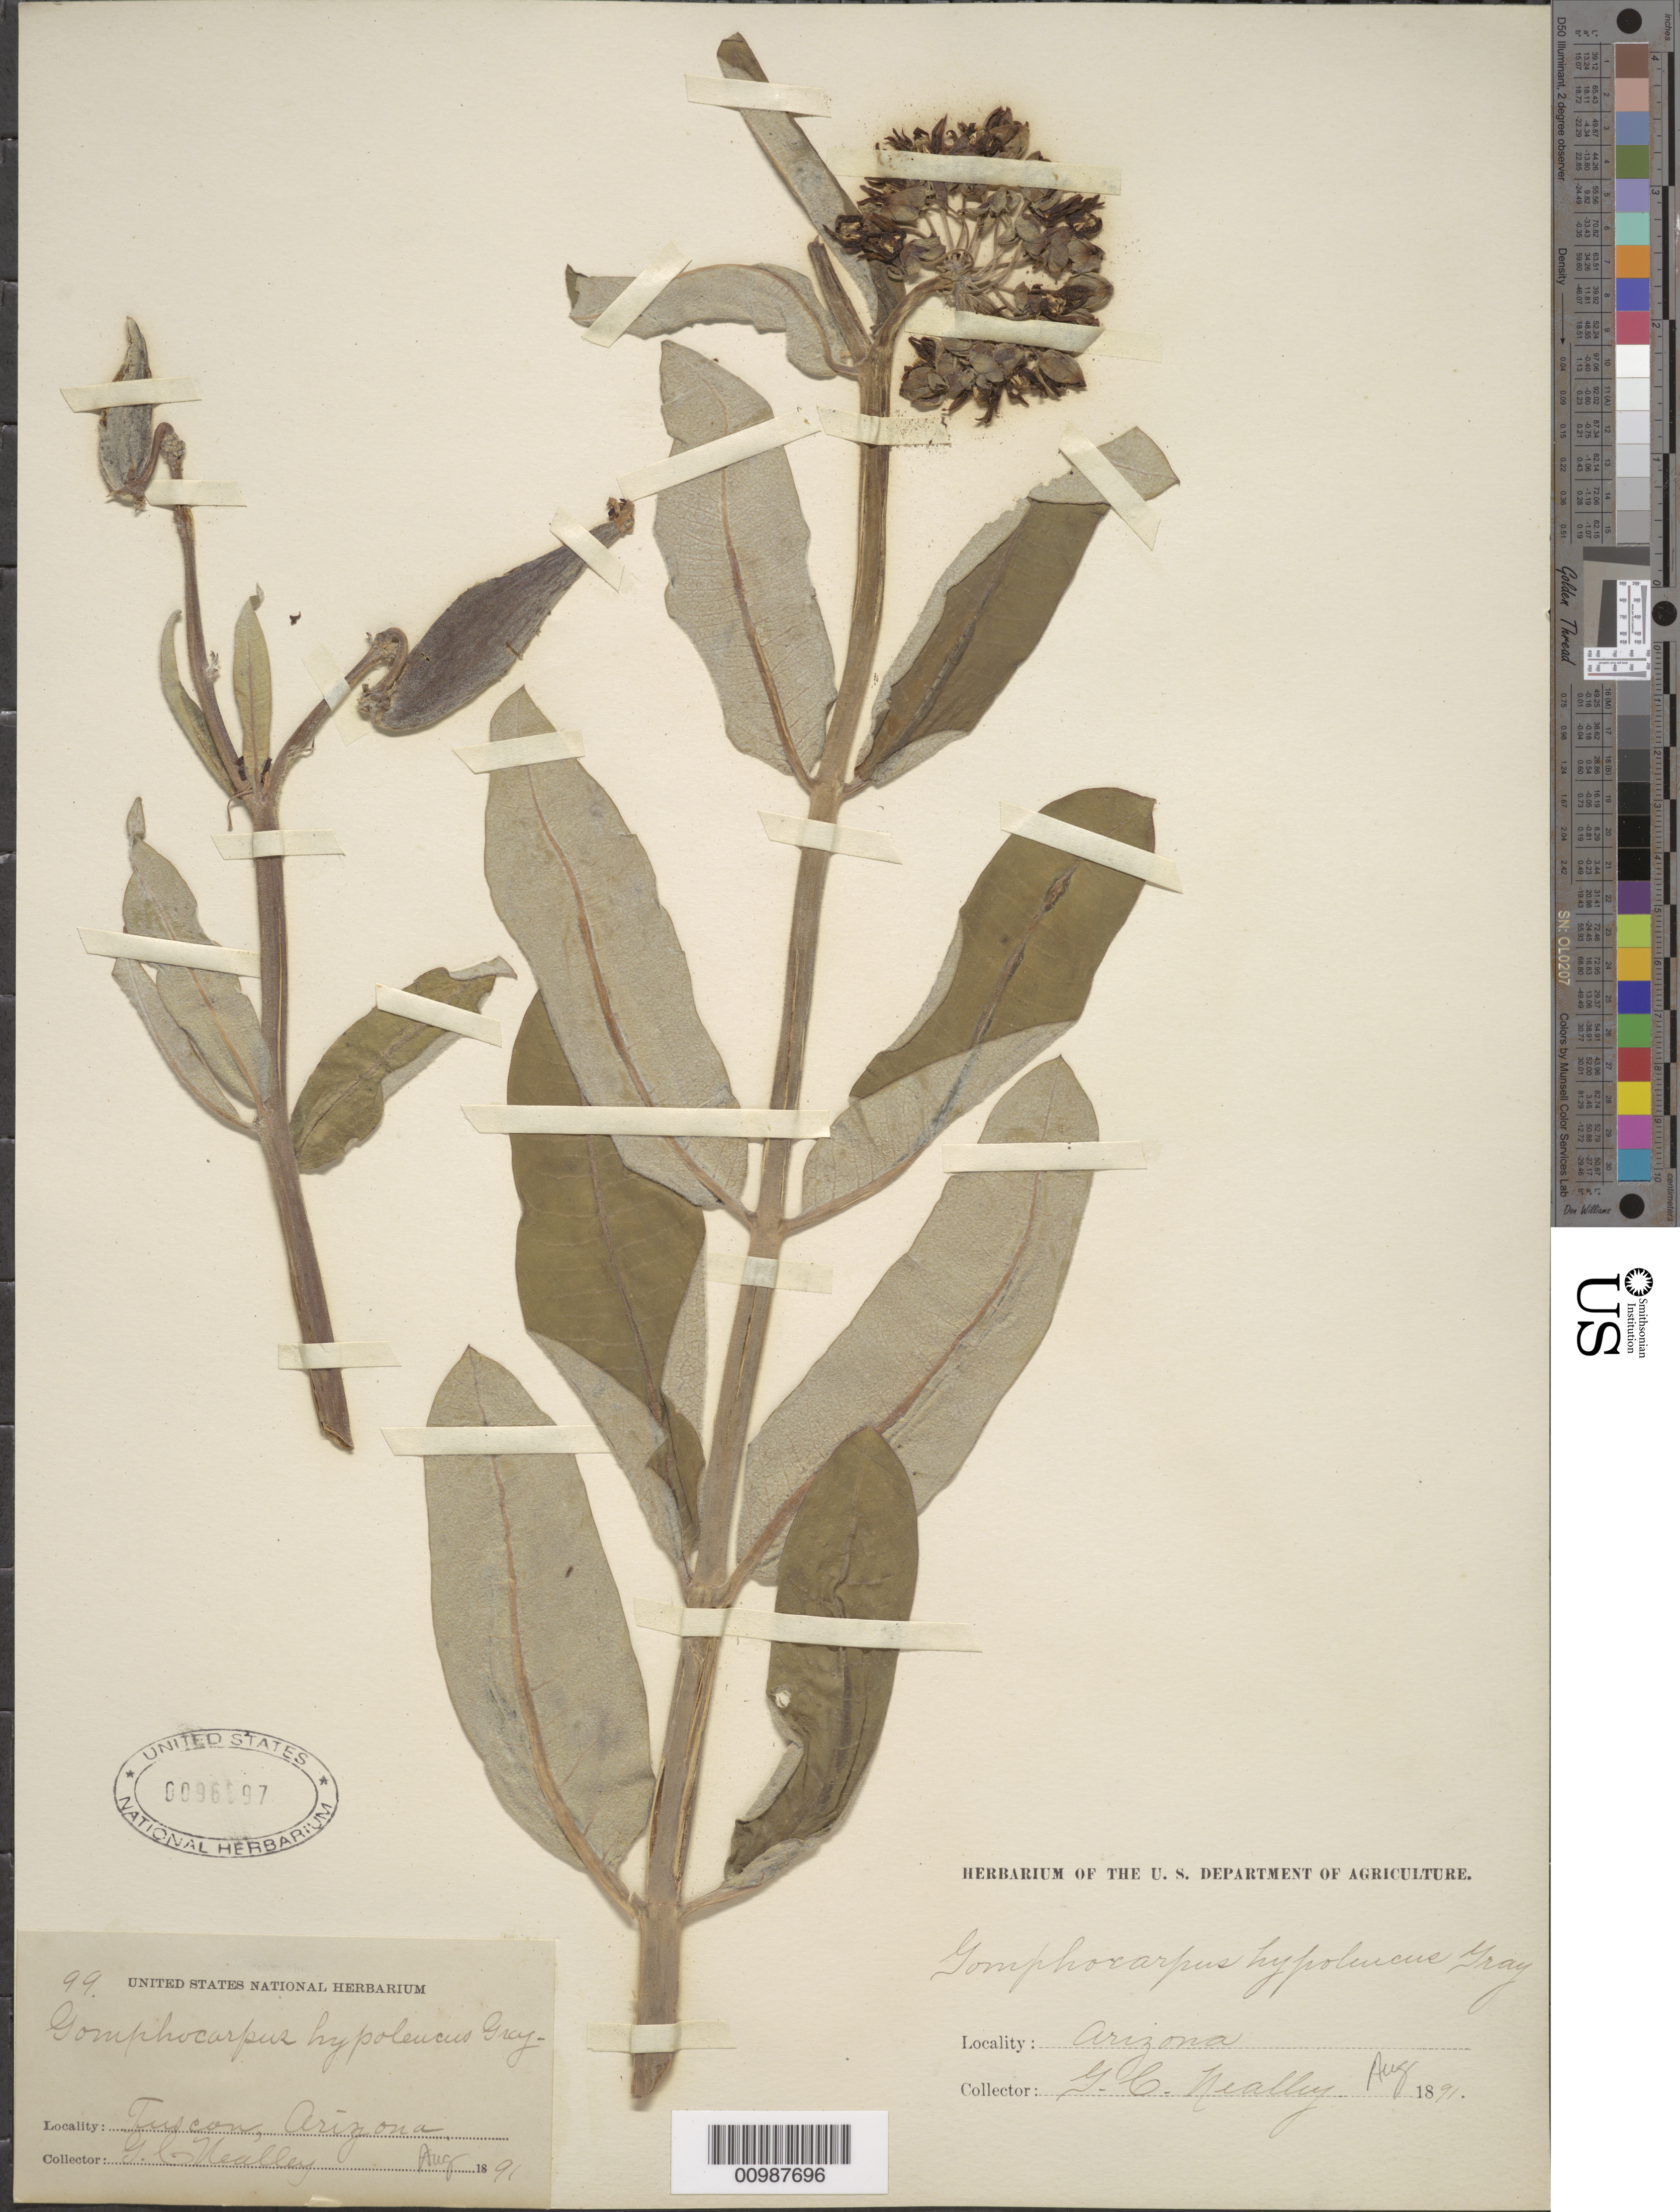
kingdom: Plantae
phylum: Tracheophyta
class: Magnoliopsida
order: Gentianales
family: Apocynaceae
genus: Asclepias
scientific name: Asclepias hypoleuca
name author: (A. Gray) Woodson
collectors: G. C. Nealley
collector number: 99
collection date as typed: Aug 1891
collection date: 1891-08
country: United States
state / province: Arizona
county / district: Pima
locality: Tucson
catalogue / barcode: US 96597